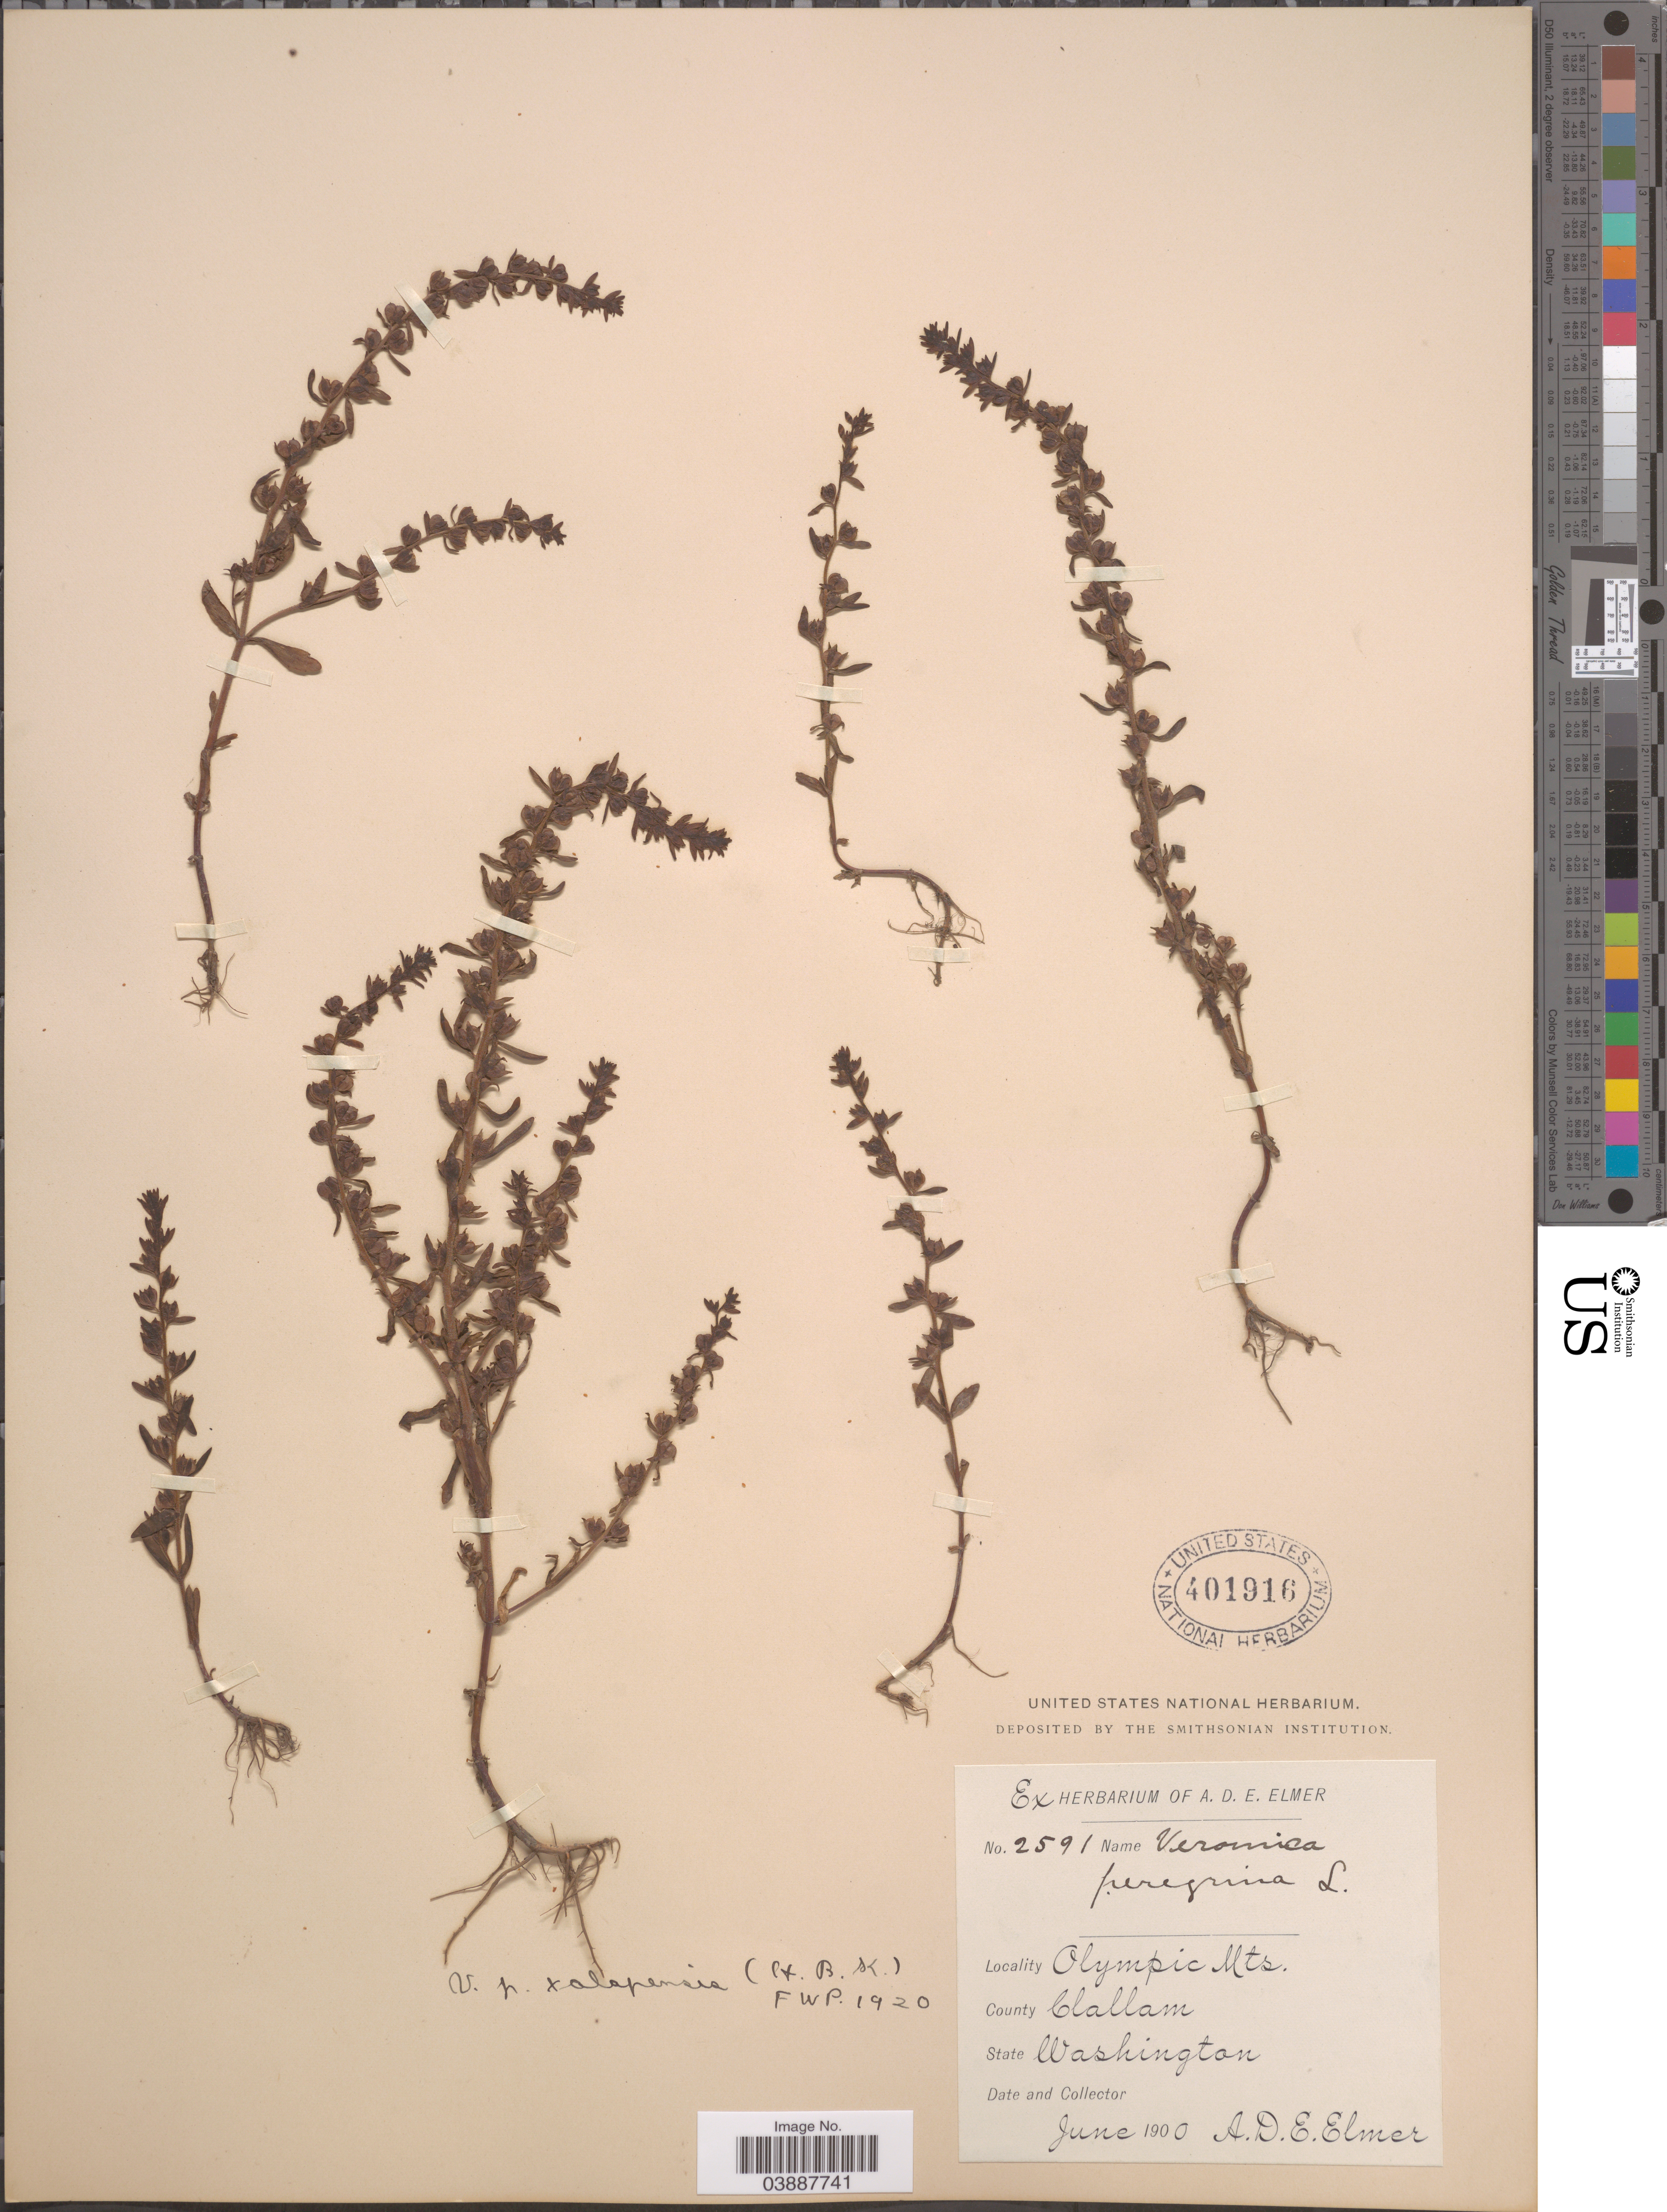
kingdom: Plantae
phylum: Tracheophyta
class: Magnoliopsida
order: Lamiales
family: Plantaginaceae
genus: Veronica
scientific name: Veronica peregrina var. xalapensis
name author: Kunth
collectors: A. D. E. Elmer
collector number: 2591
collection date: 1900-06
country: United States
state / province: Washington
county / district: Clallam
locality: Olympic Mts. County Clallam.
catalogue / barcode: US 401916